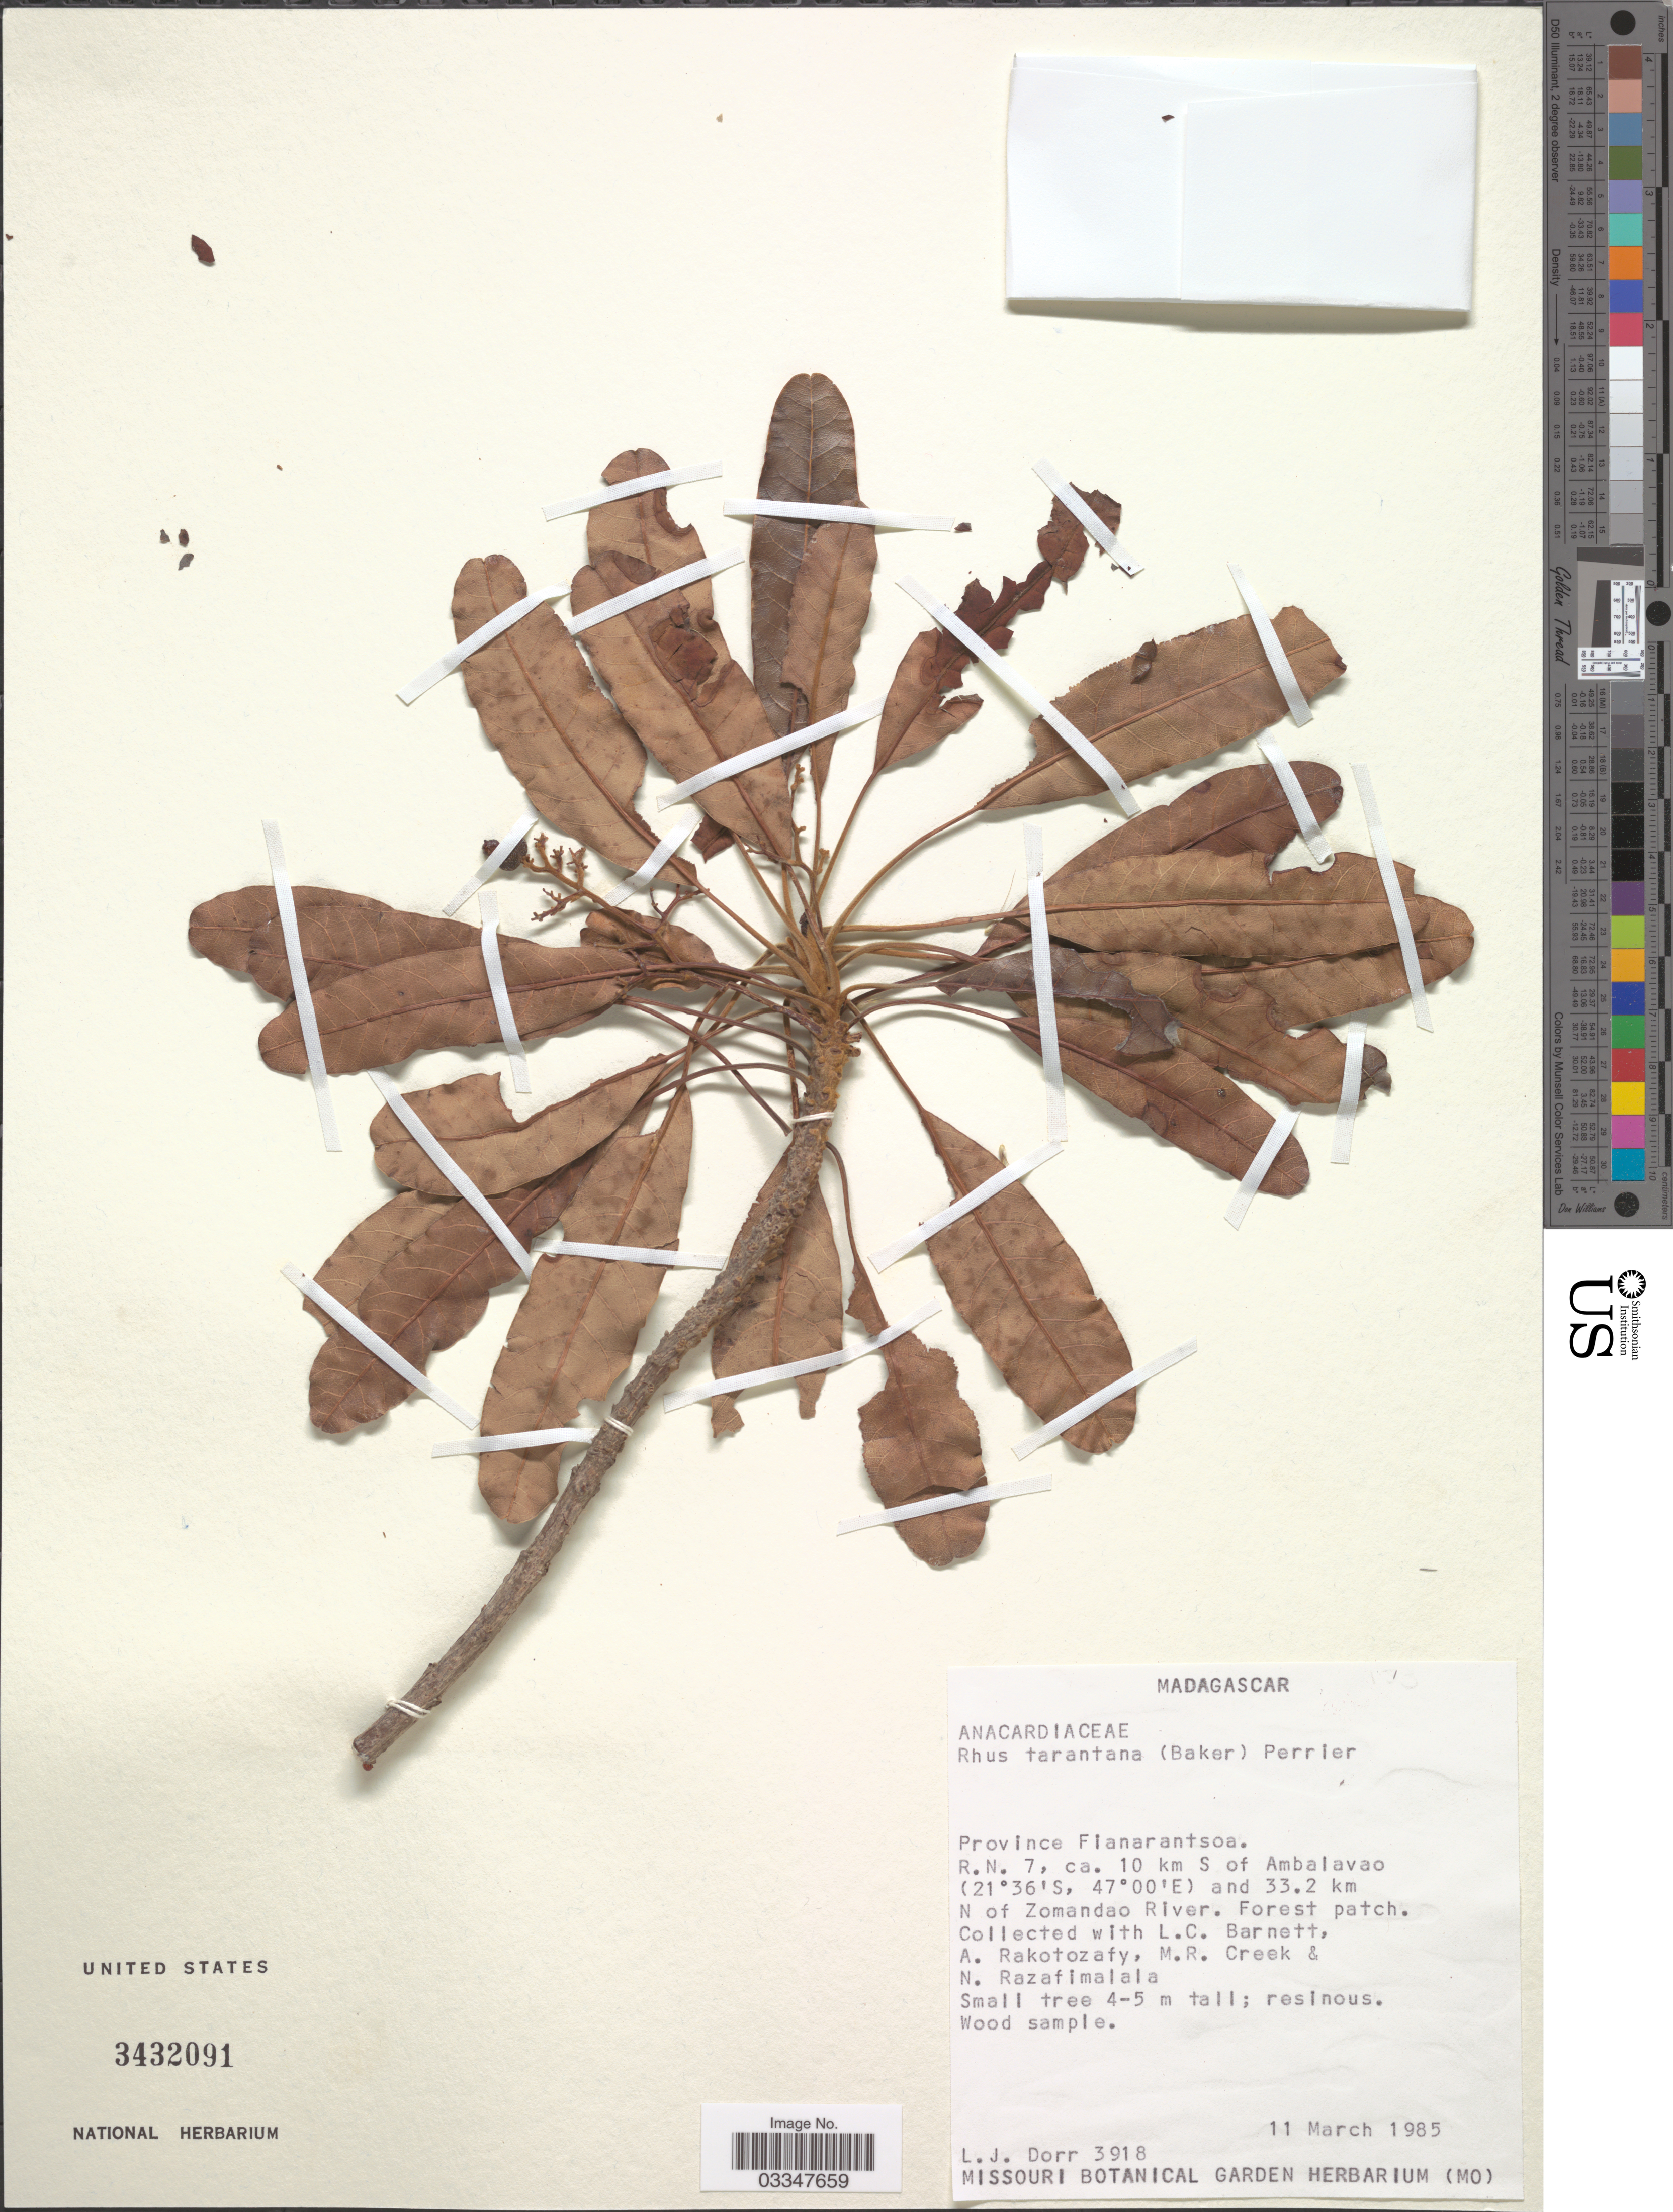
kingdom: Plantae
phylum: Tracheophyta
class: Magnoliopsida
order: Sapindales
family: Anacardiaceae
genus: Baronia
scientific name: Baronia taratana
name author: Baker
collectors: L. J. Dorr, L. C. Barnett, A. Rakotozafy, M. Creek & N. Razafimalala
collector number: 3918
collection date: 1985-03-11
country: Madagascar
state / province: Haute Matsiatra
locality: R.N. 7, ca. 10 km S of Ambalavao and 33.2 km N of Zomandao River.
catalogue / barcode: US 3432091